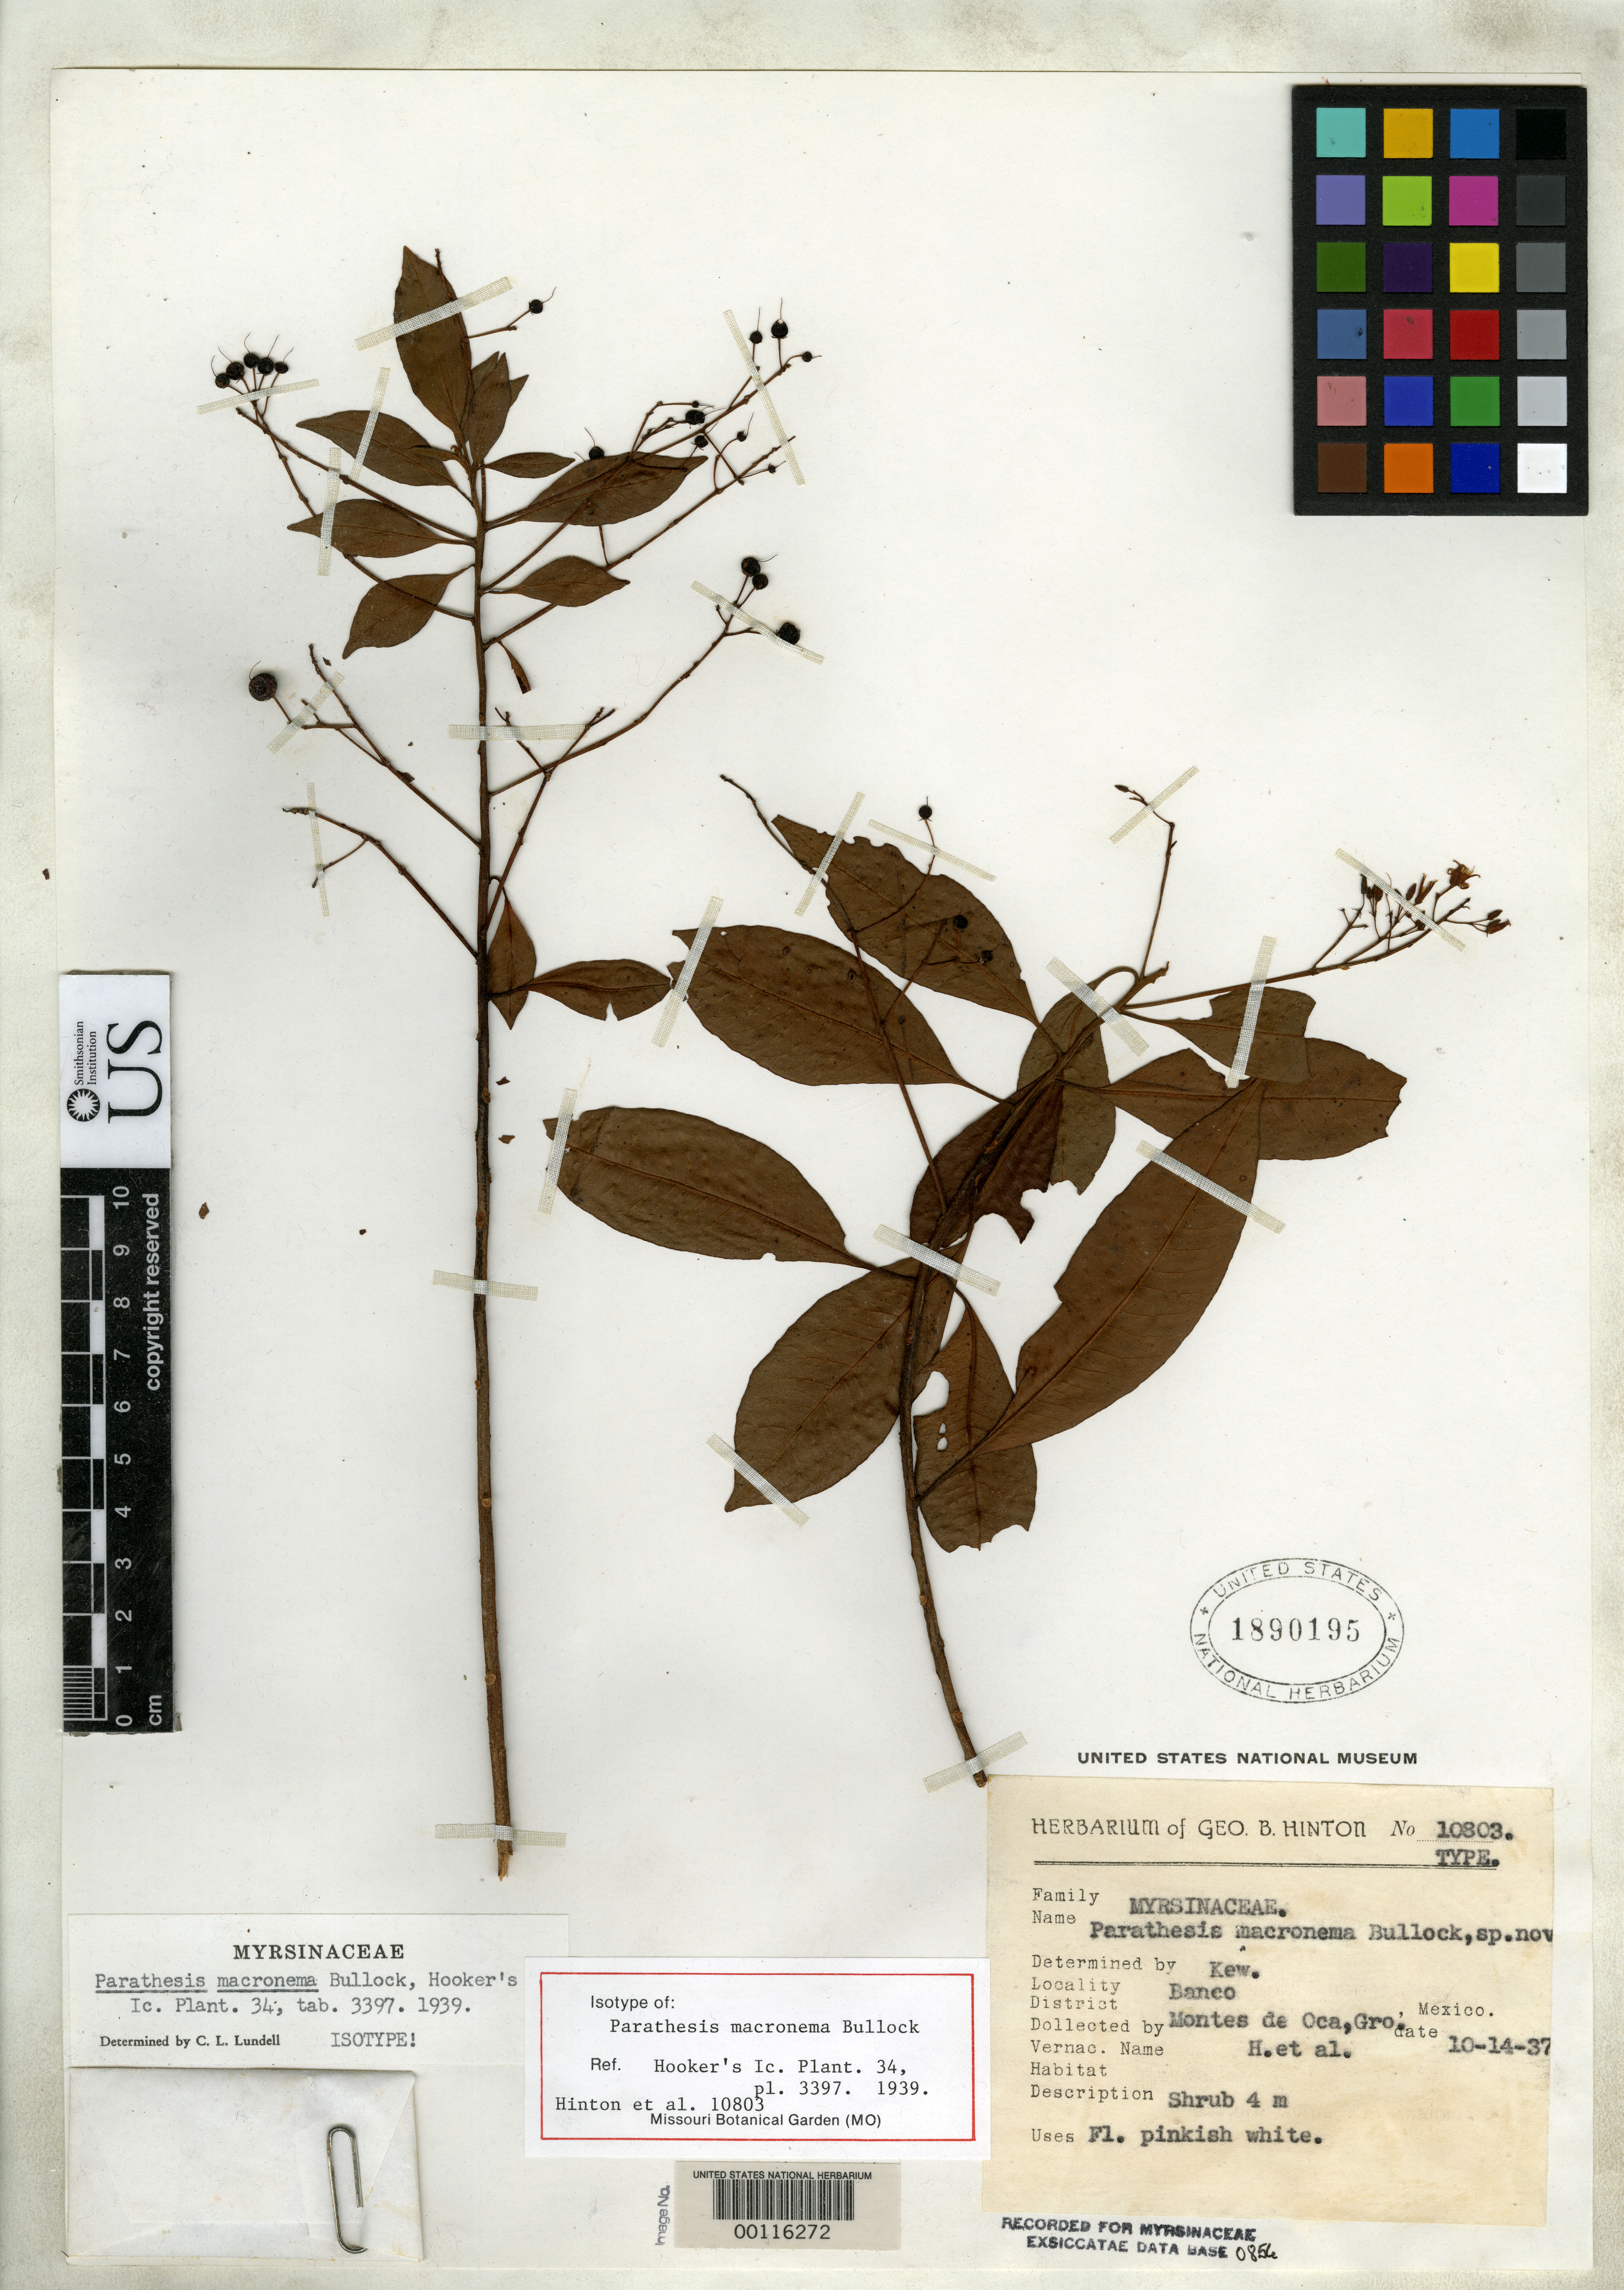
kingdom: Plantae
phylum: Tracheophyta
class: Magnoliopsida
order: Ericales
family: Primulaceae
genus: Parathesis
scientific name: Parathesis macronema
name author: Bullock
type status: Isotype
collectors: G. B. Hinton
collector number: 10803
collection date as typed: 14 Oct 1937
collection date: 1937-10-14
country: Mexico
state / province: Guerrero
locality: Montes de Oca.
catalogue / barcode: US 1890195